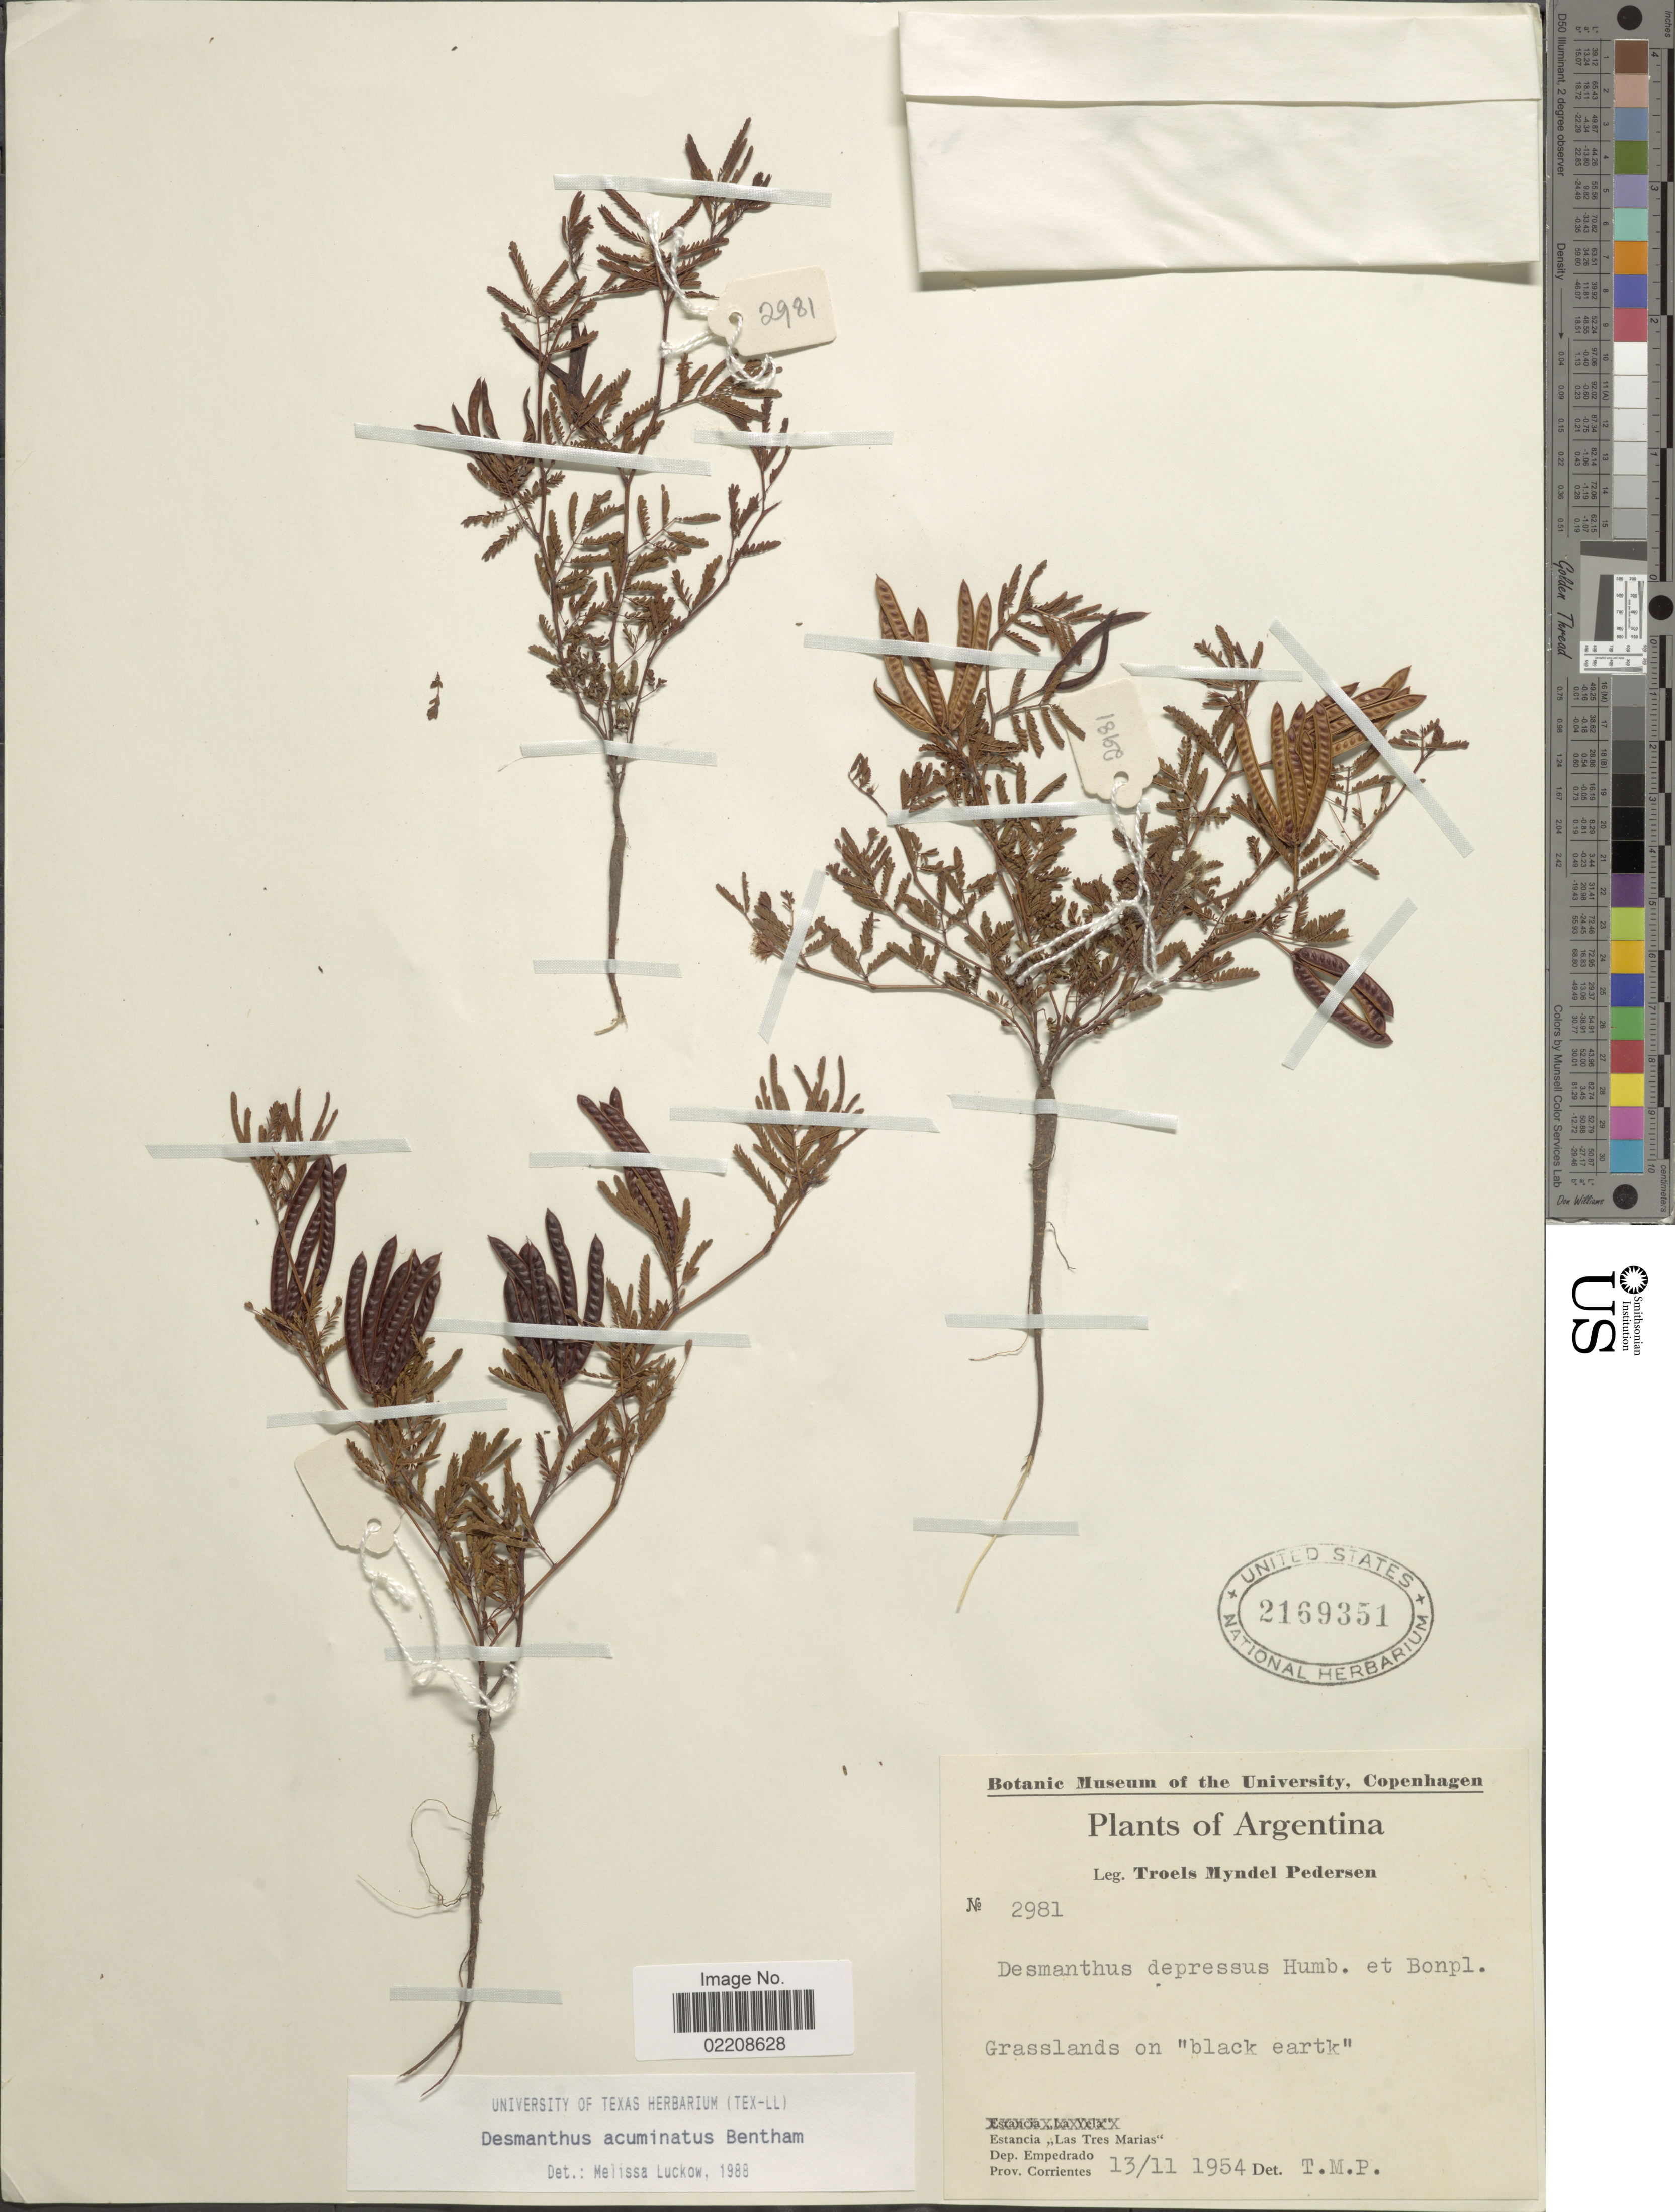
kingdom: Plantae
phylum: Tracheophyta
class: Magnoliopsida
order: Fabales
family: Fabaceae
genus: Desmanthus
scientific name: Desmanthus acuminatus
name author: Benth.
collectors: T. Pederson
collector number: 2981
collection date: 1954-11-13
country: Argentina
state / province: Corrientes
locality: Estancia "Las Tres Marias". Dep. Empedrado. Prov. Corrientes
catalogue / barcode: US 2169351